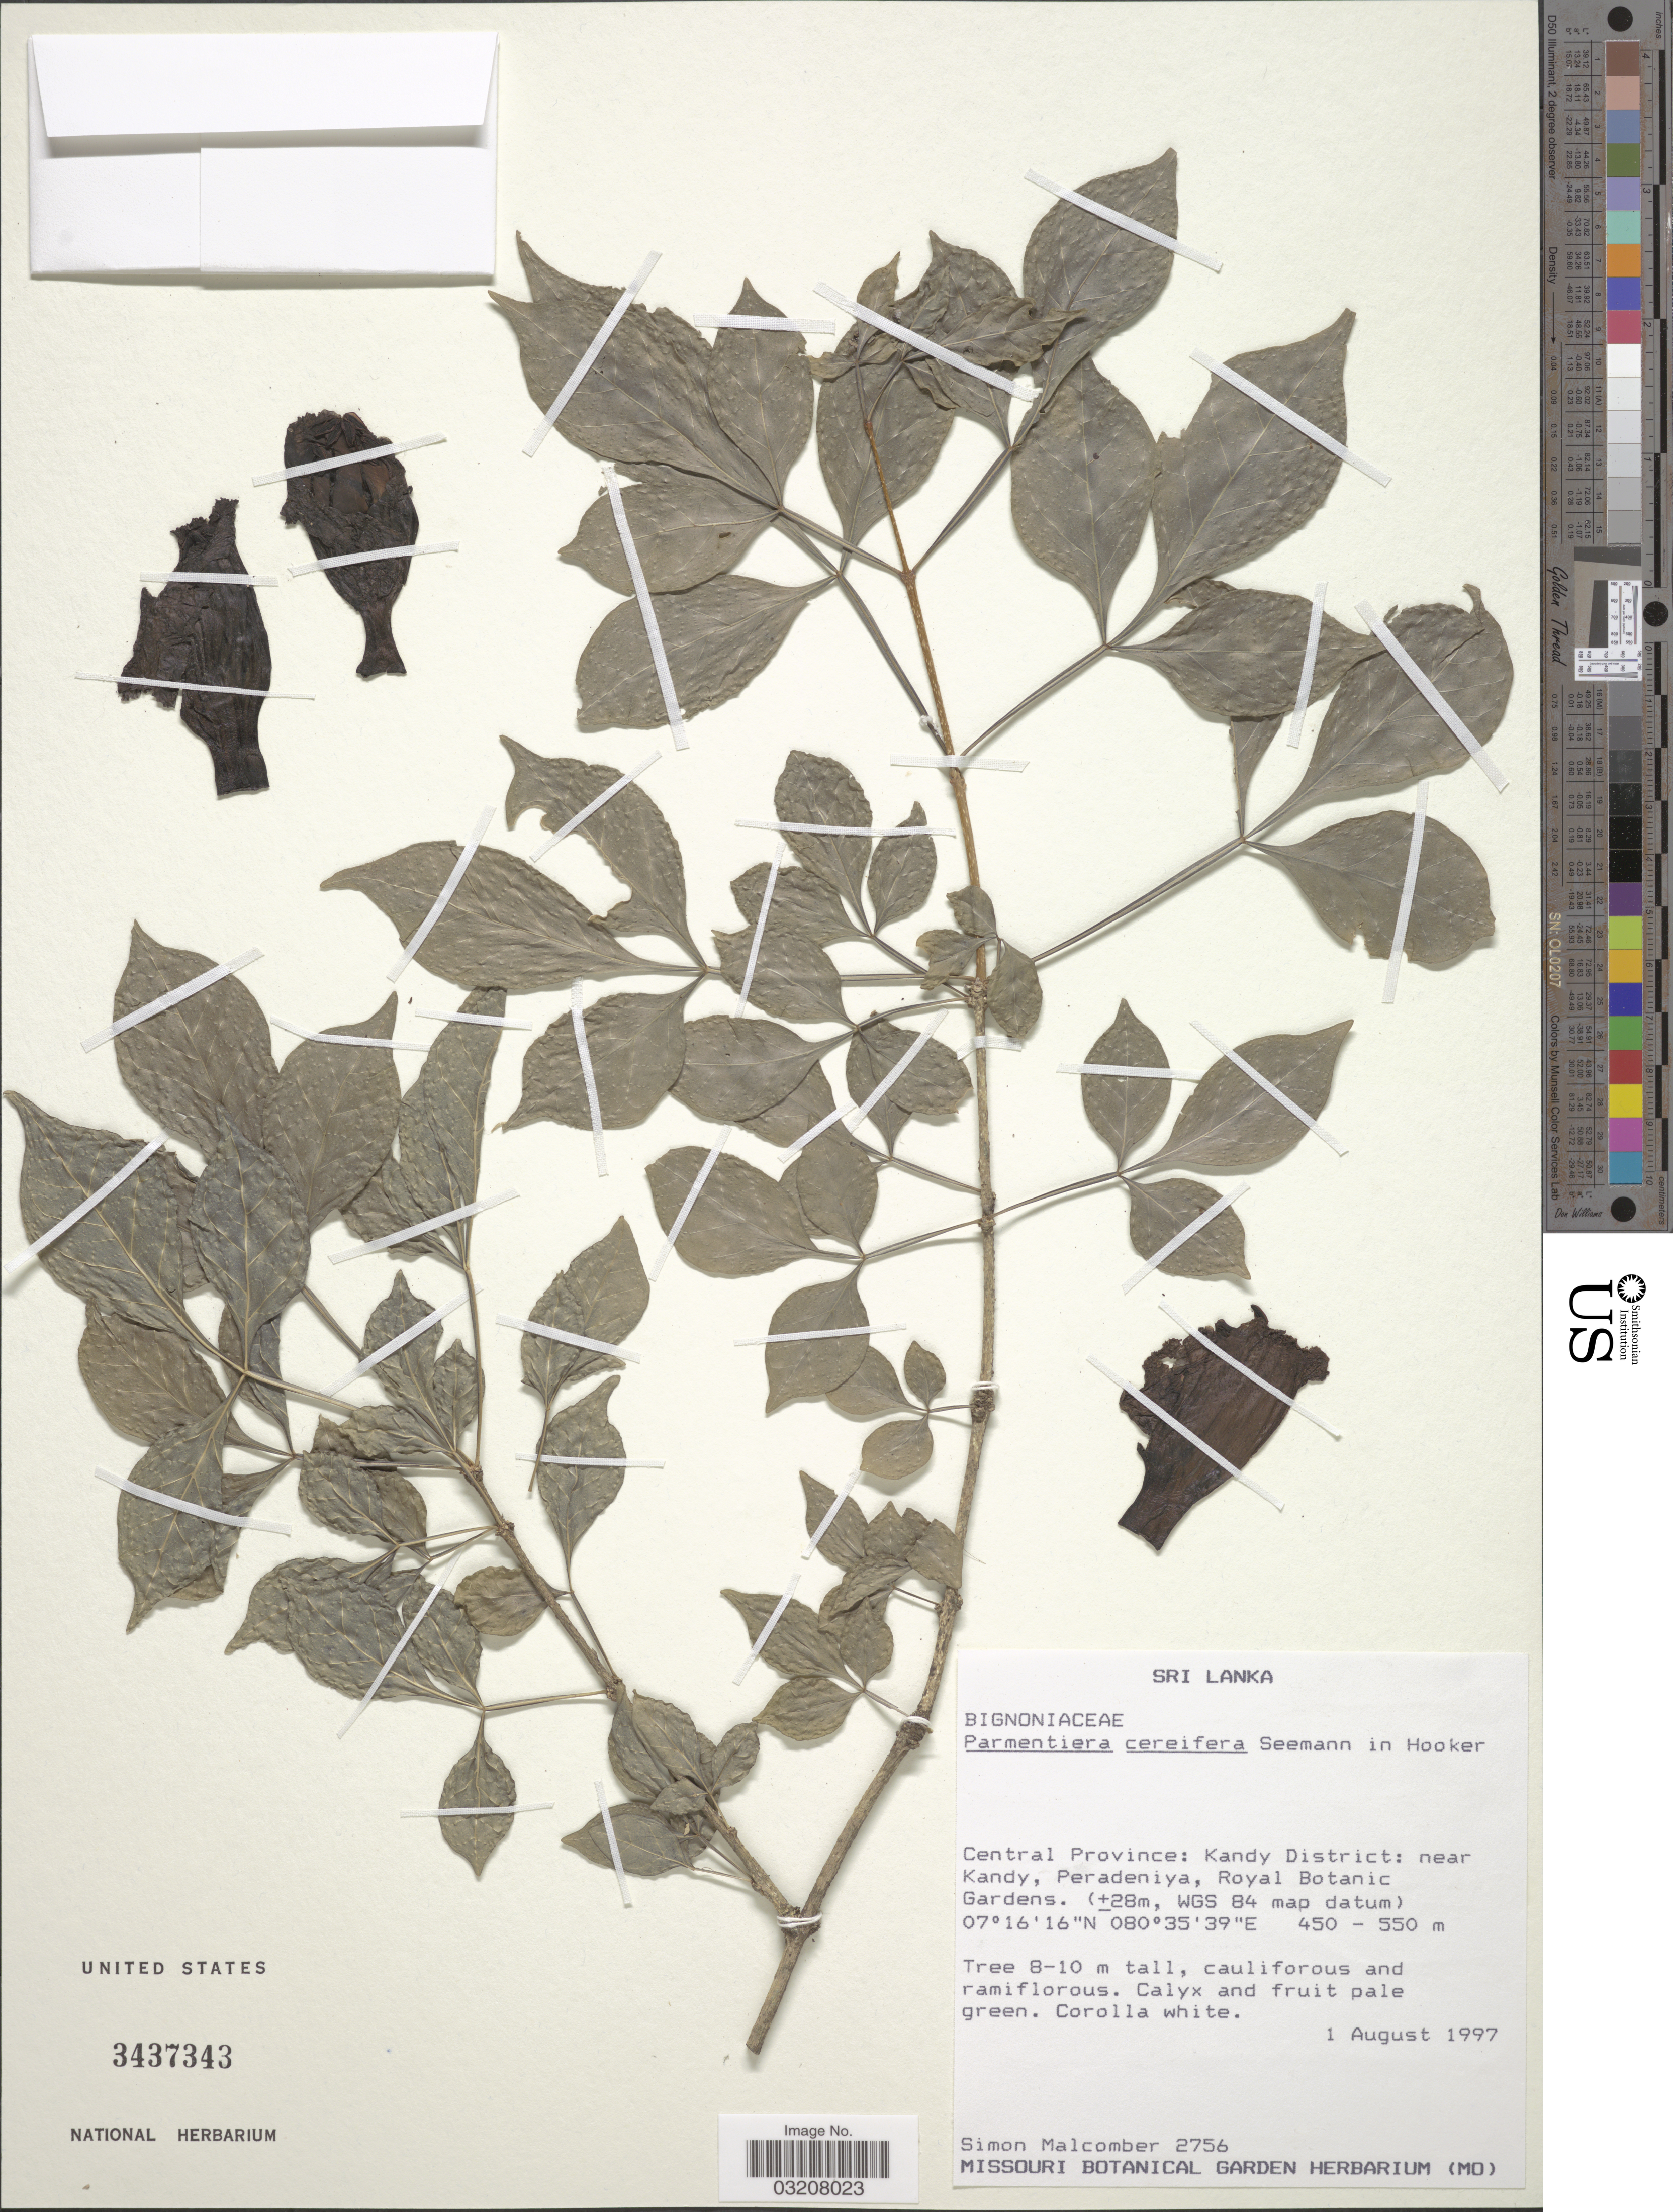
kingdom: Plantae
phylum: Tracheophyta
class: Magnoliopsida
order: Lamiales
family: Bignoniaceae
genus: Parmentiera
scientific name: Parmentiera cereifera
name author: Seem.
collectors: S. T. Malcomber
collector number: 2756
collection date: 1997-08-01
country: Sri Lanka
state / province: Central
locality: Kandy District: near Kandy, Peradeniya, Royal Botanic Gardens. (±28m, WGS 84 map datum).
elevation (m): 450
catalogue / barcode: US 3437343